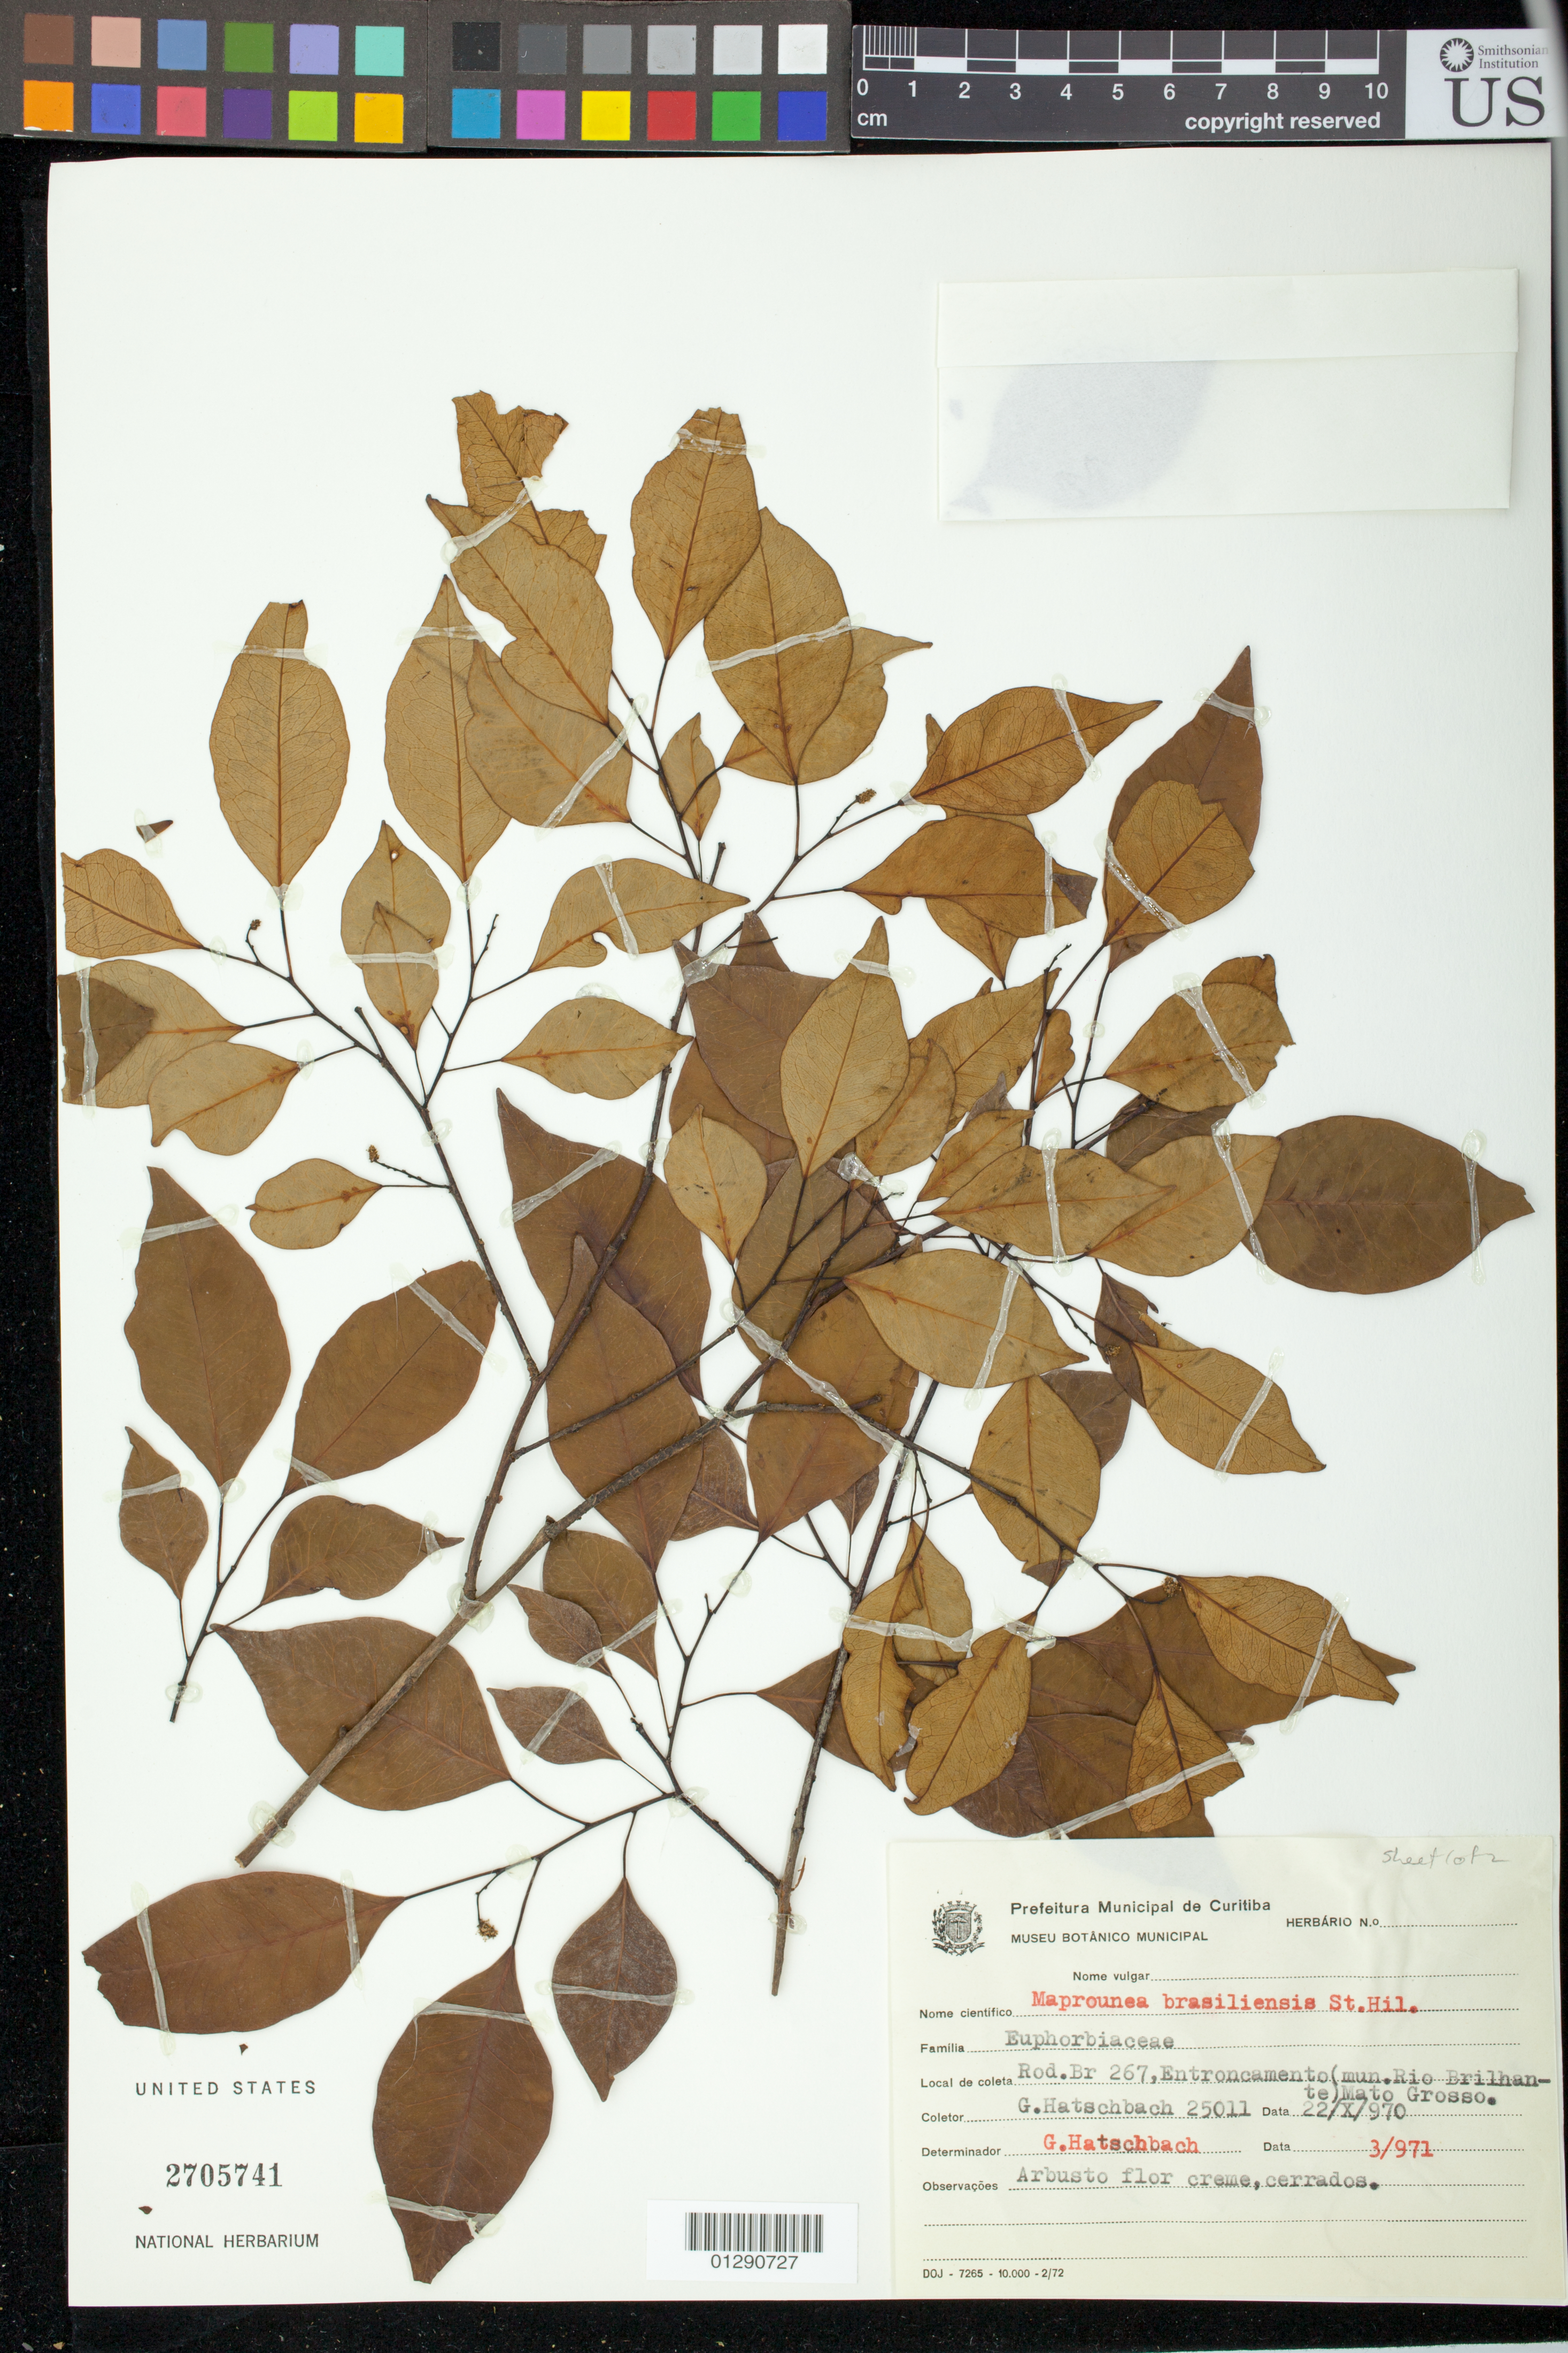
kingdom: Plantae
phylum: Tracheophyta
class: Magnoliopsida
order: Malpighiales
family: Euphorbiaceae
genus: Maprounea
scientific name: Maprounea guianensis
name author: Aubl.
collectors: G. Hatschbach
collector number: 25011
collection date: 1970-10-22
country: Brazil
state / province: Mato Grosso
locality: Rod. Br 267,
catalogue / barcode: US 2705741